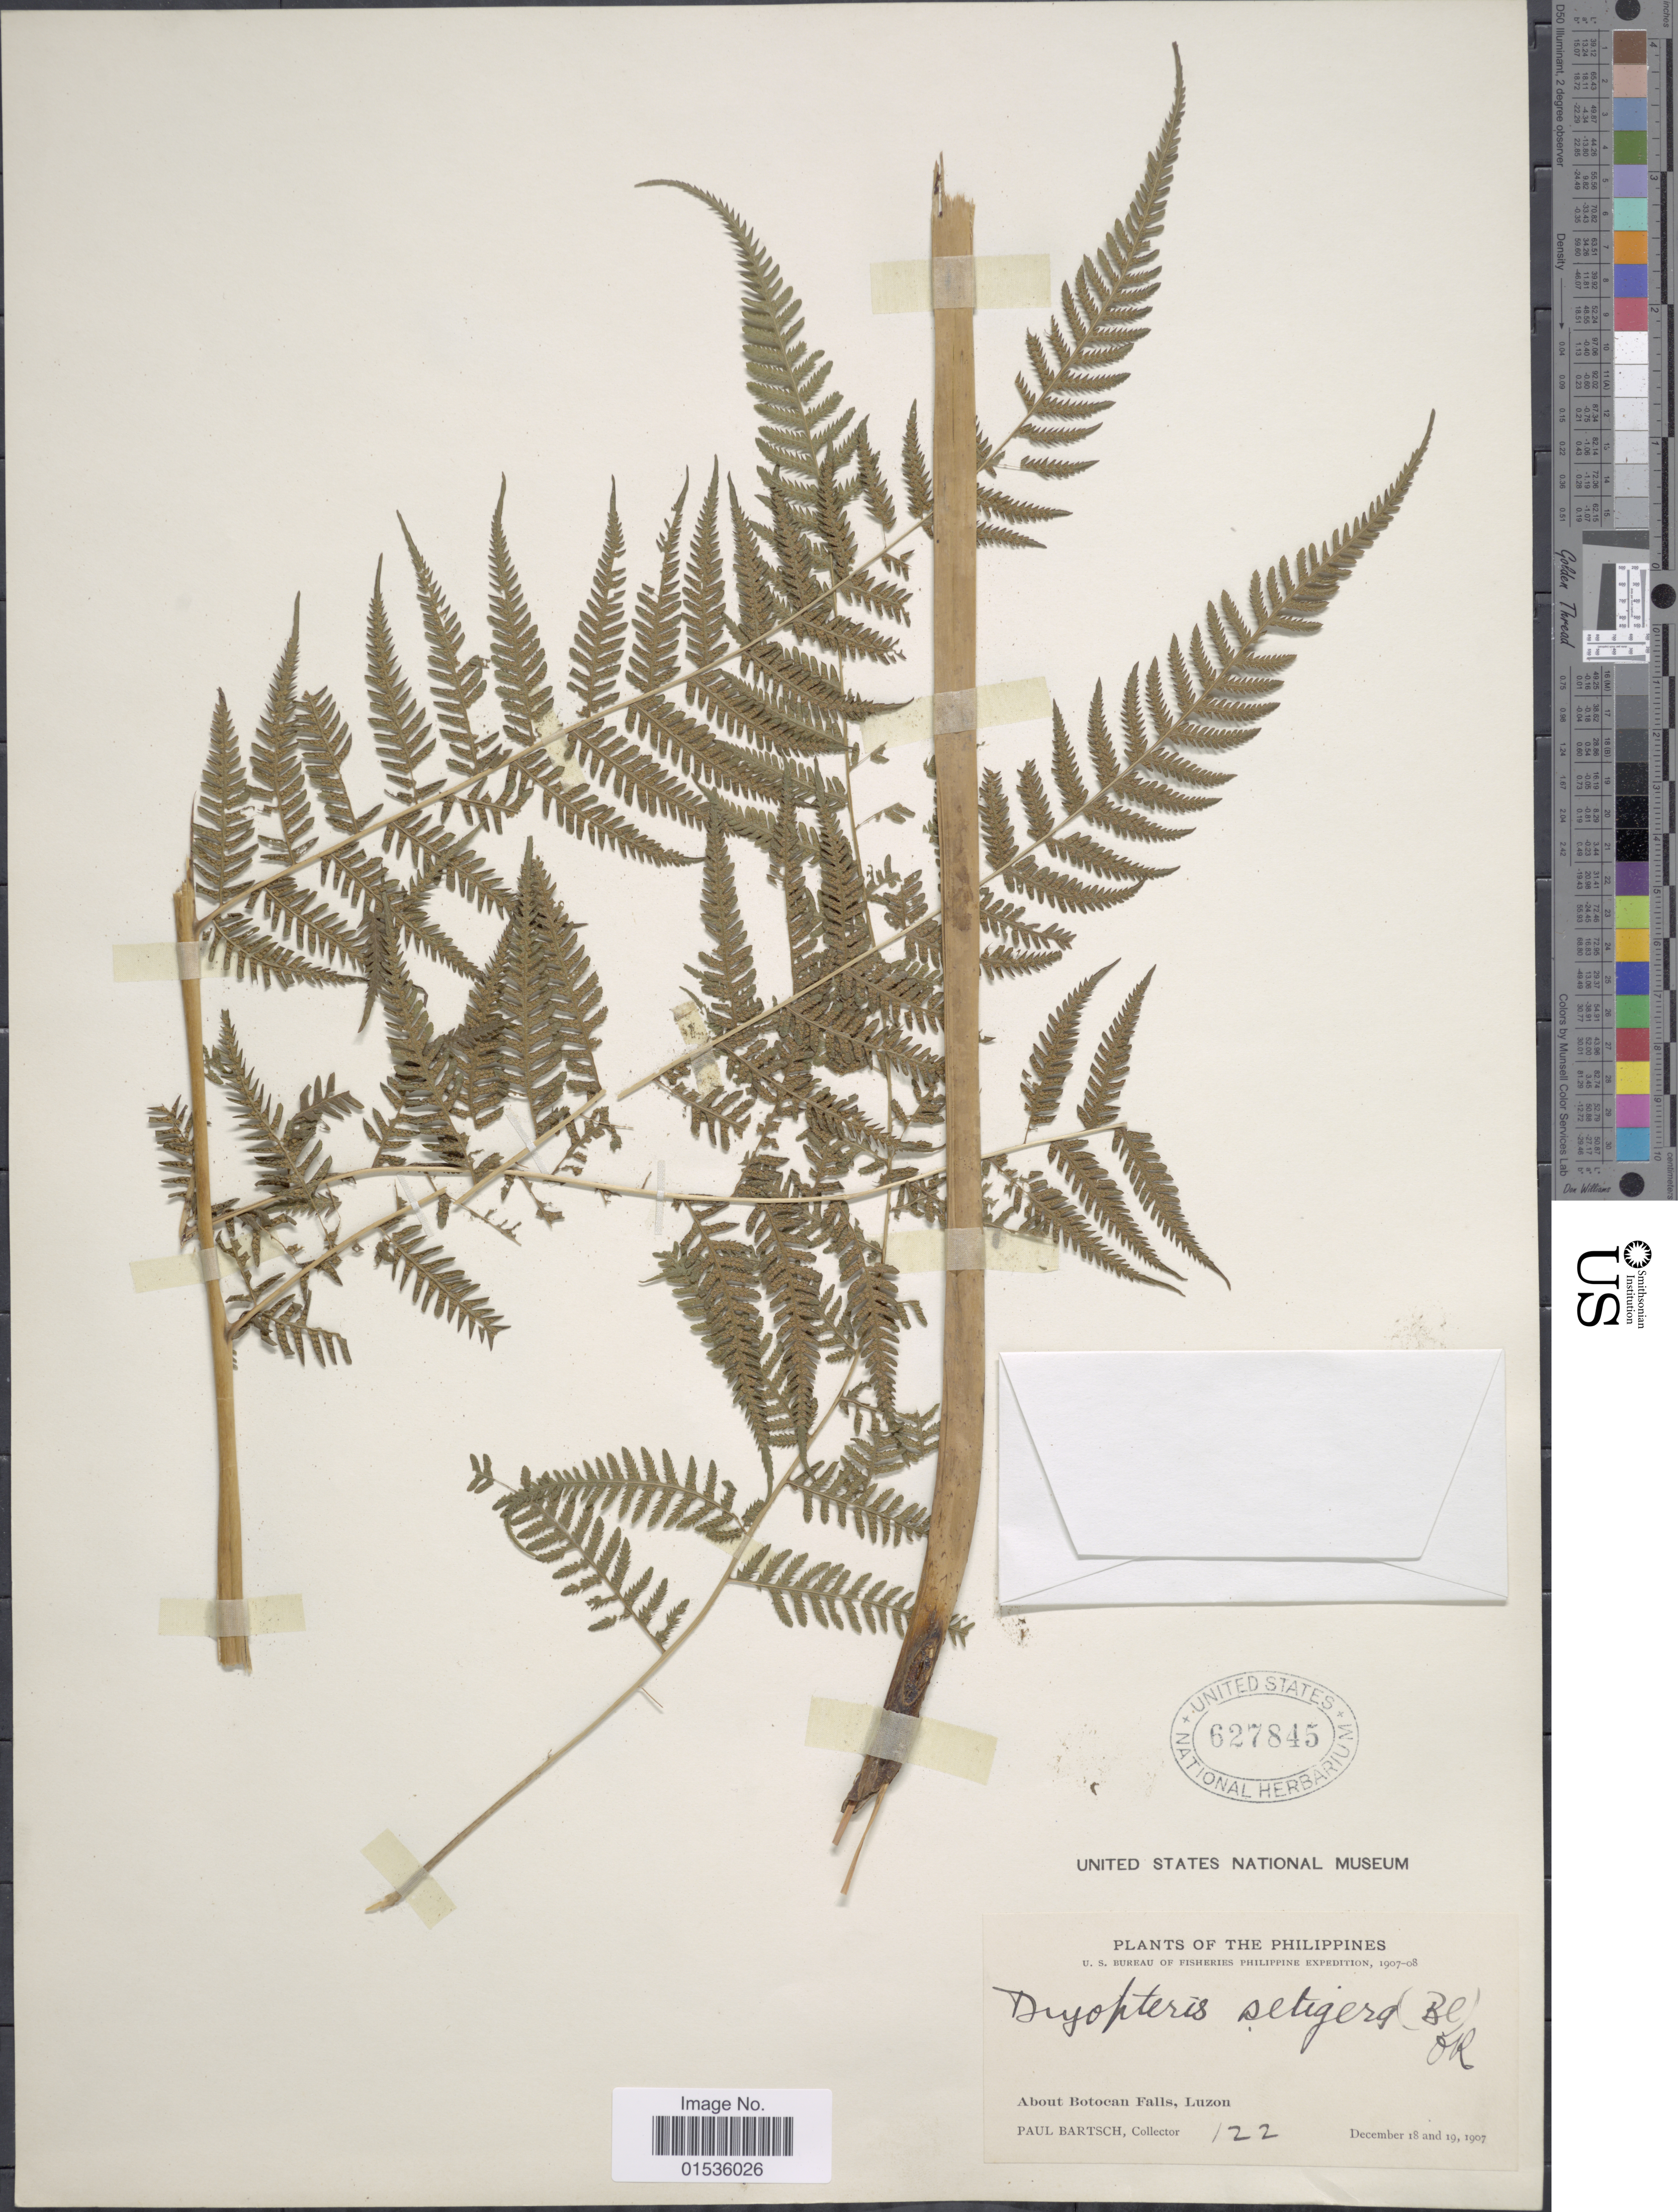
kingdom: Plantae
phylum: Tracheophyta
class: Polypodiopsida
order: Polypodiales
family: Thelypteridaceae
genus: Macrothelypteris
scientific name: Macrothelypteris torresiana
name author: (Gaudich.) Ching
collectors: P. Bartsch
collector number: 122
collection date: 1907-12-18/1907-12-19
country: Philippines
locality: Philippines, About Botocan Falls, Luzon.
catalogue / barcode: US 627845